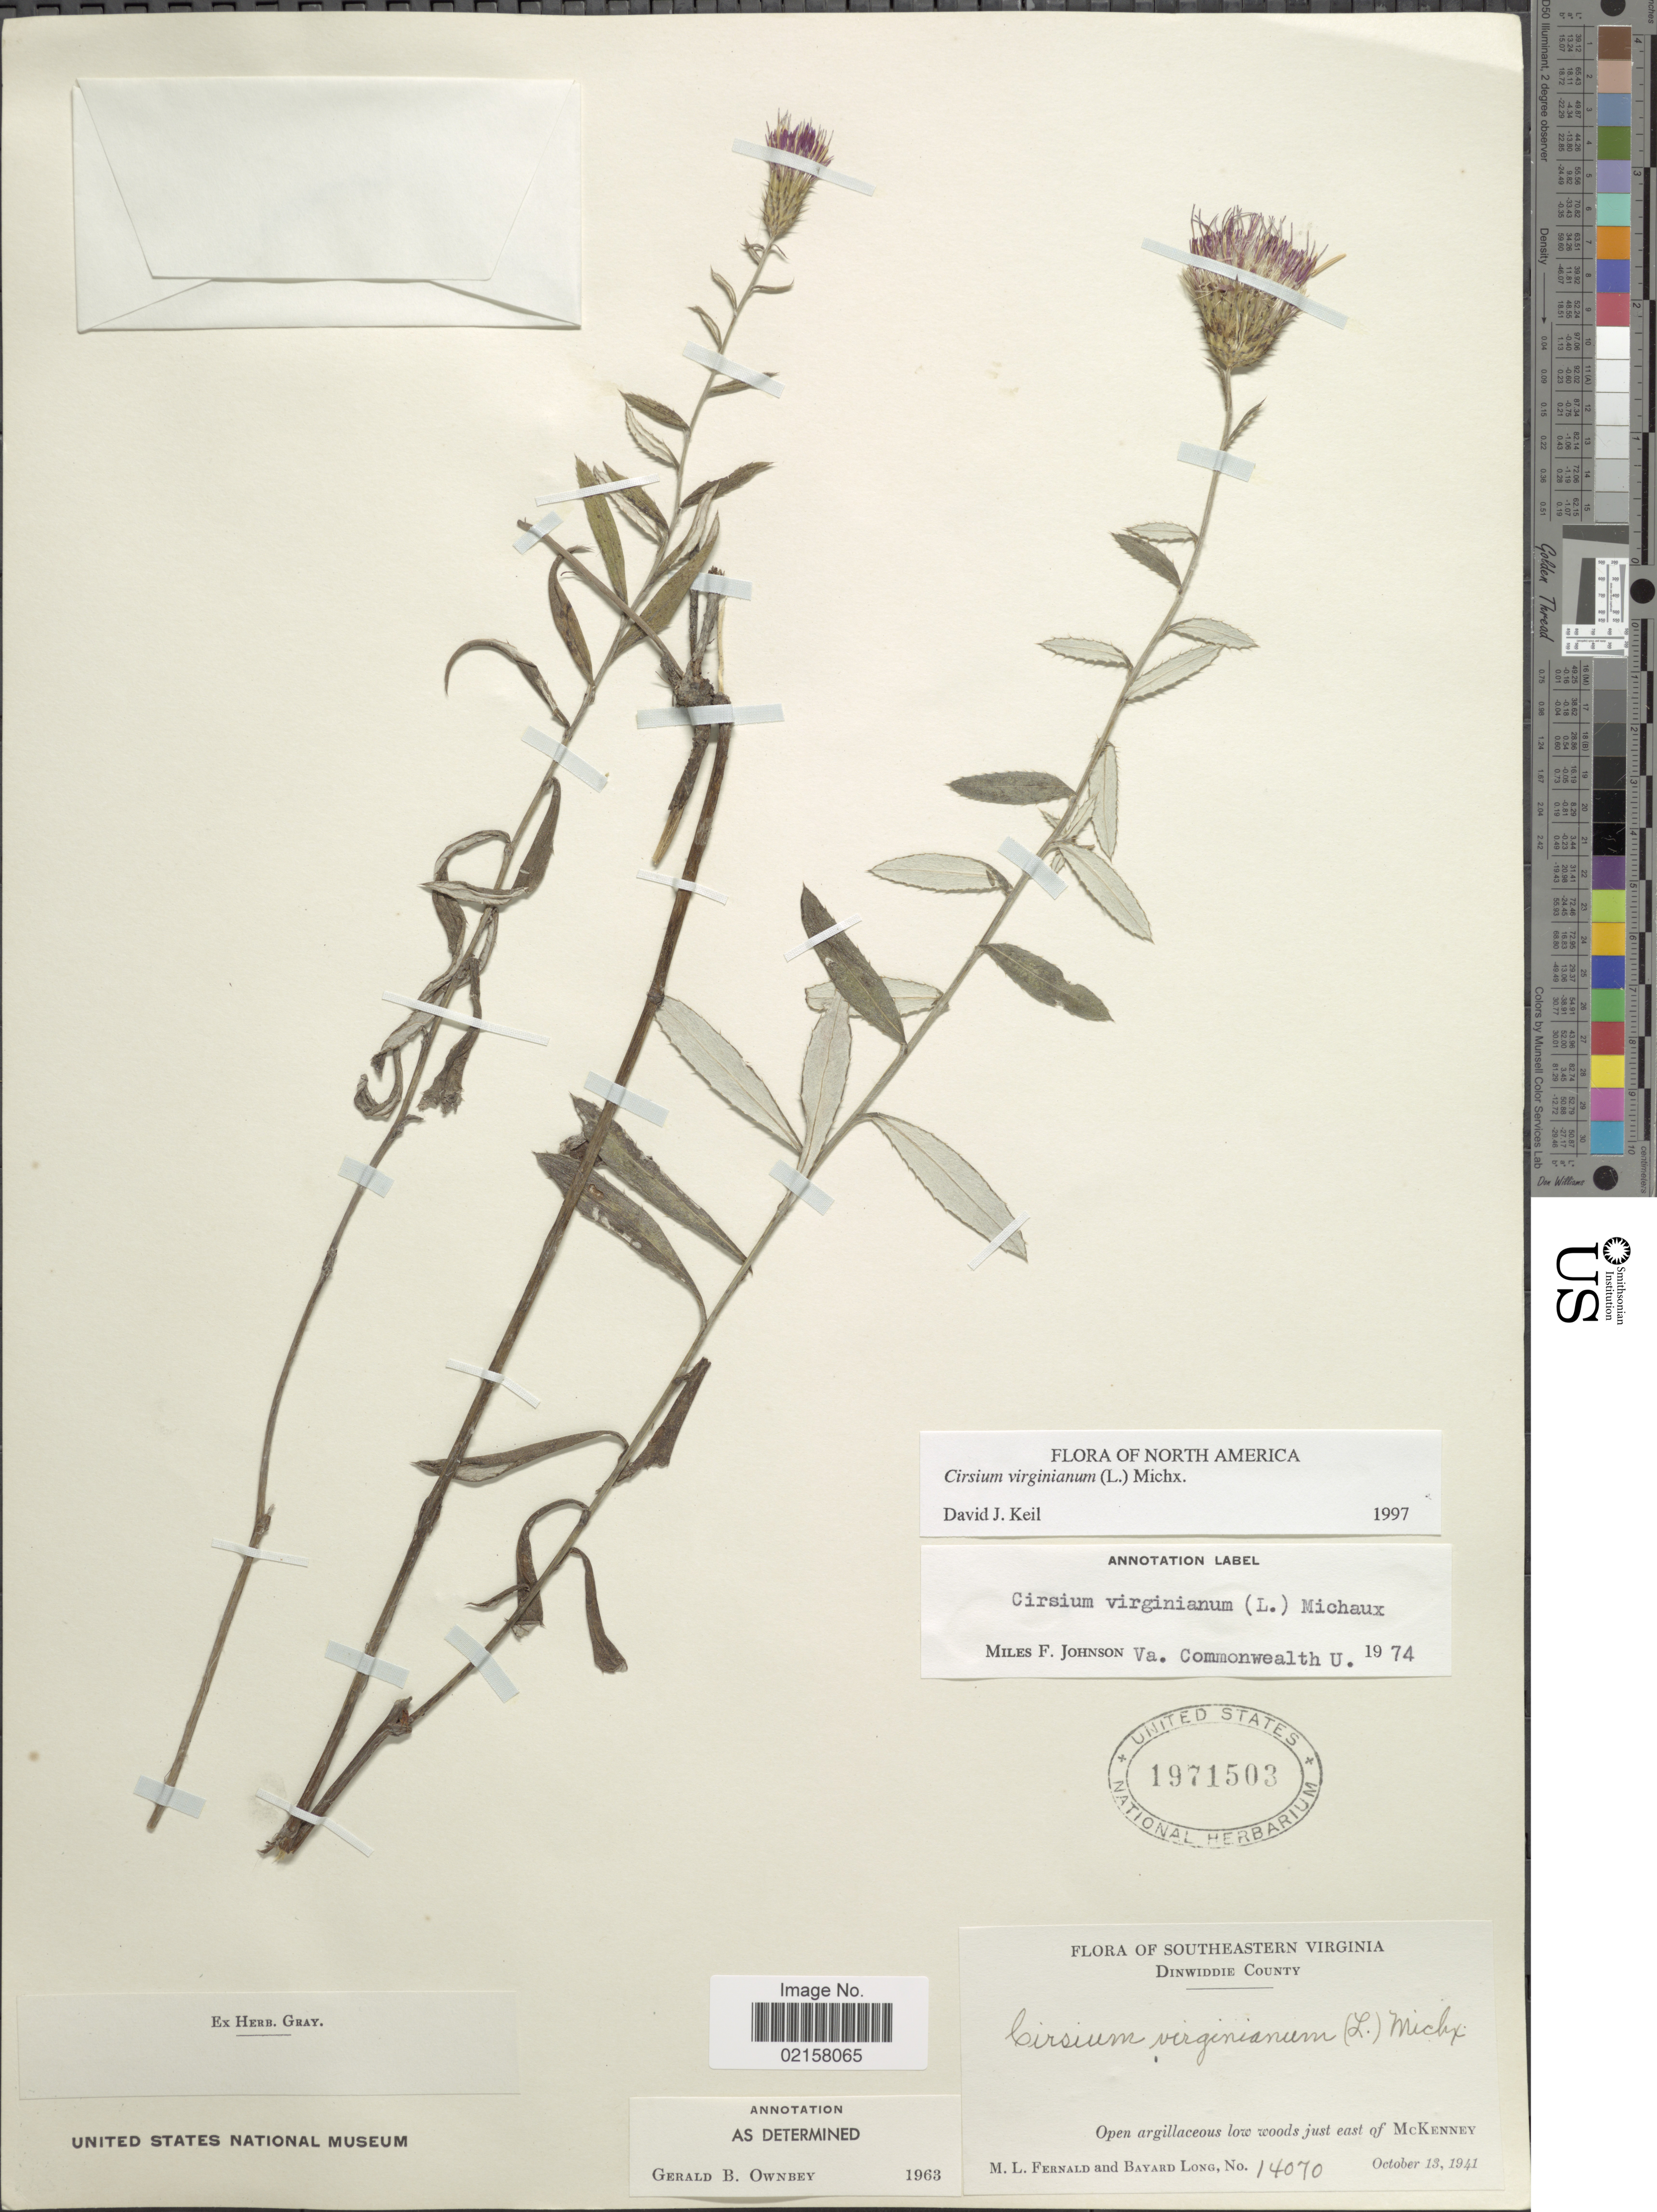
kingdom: Plantae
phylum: Tracheophyta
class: Magnoliopsida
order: Asterales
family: Asteraceae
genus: Cirsium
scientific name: Cirsium virginianum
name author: (L.) Michx.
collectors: M. L. Fernald & B. Long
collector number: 14070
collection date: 1941-10-13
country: United States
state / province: Virginia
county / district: Dinwiddie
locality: Southeastern Virginia, Dinwiddie County, open argillaceous low woods just east of McKenney.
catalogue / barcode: US 1971503